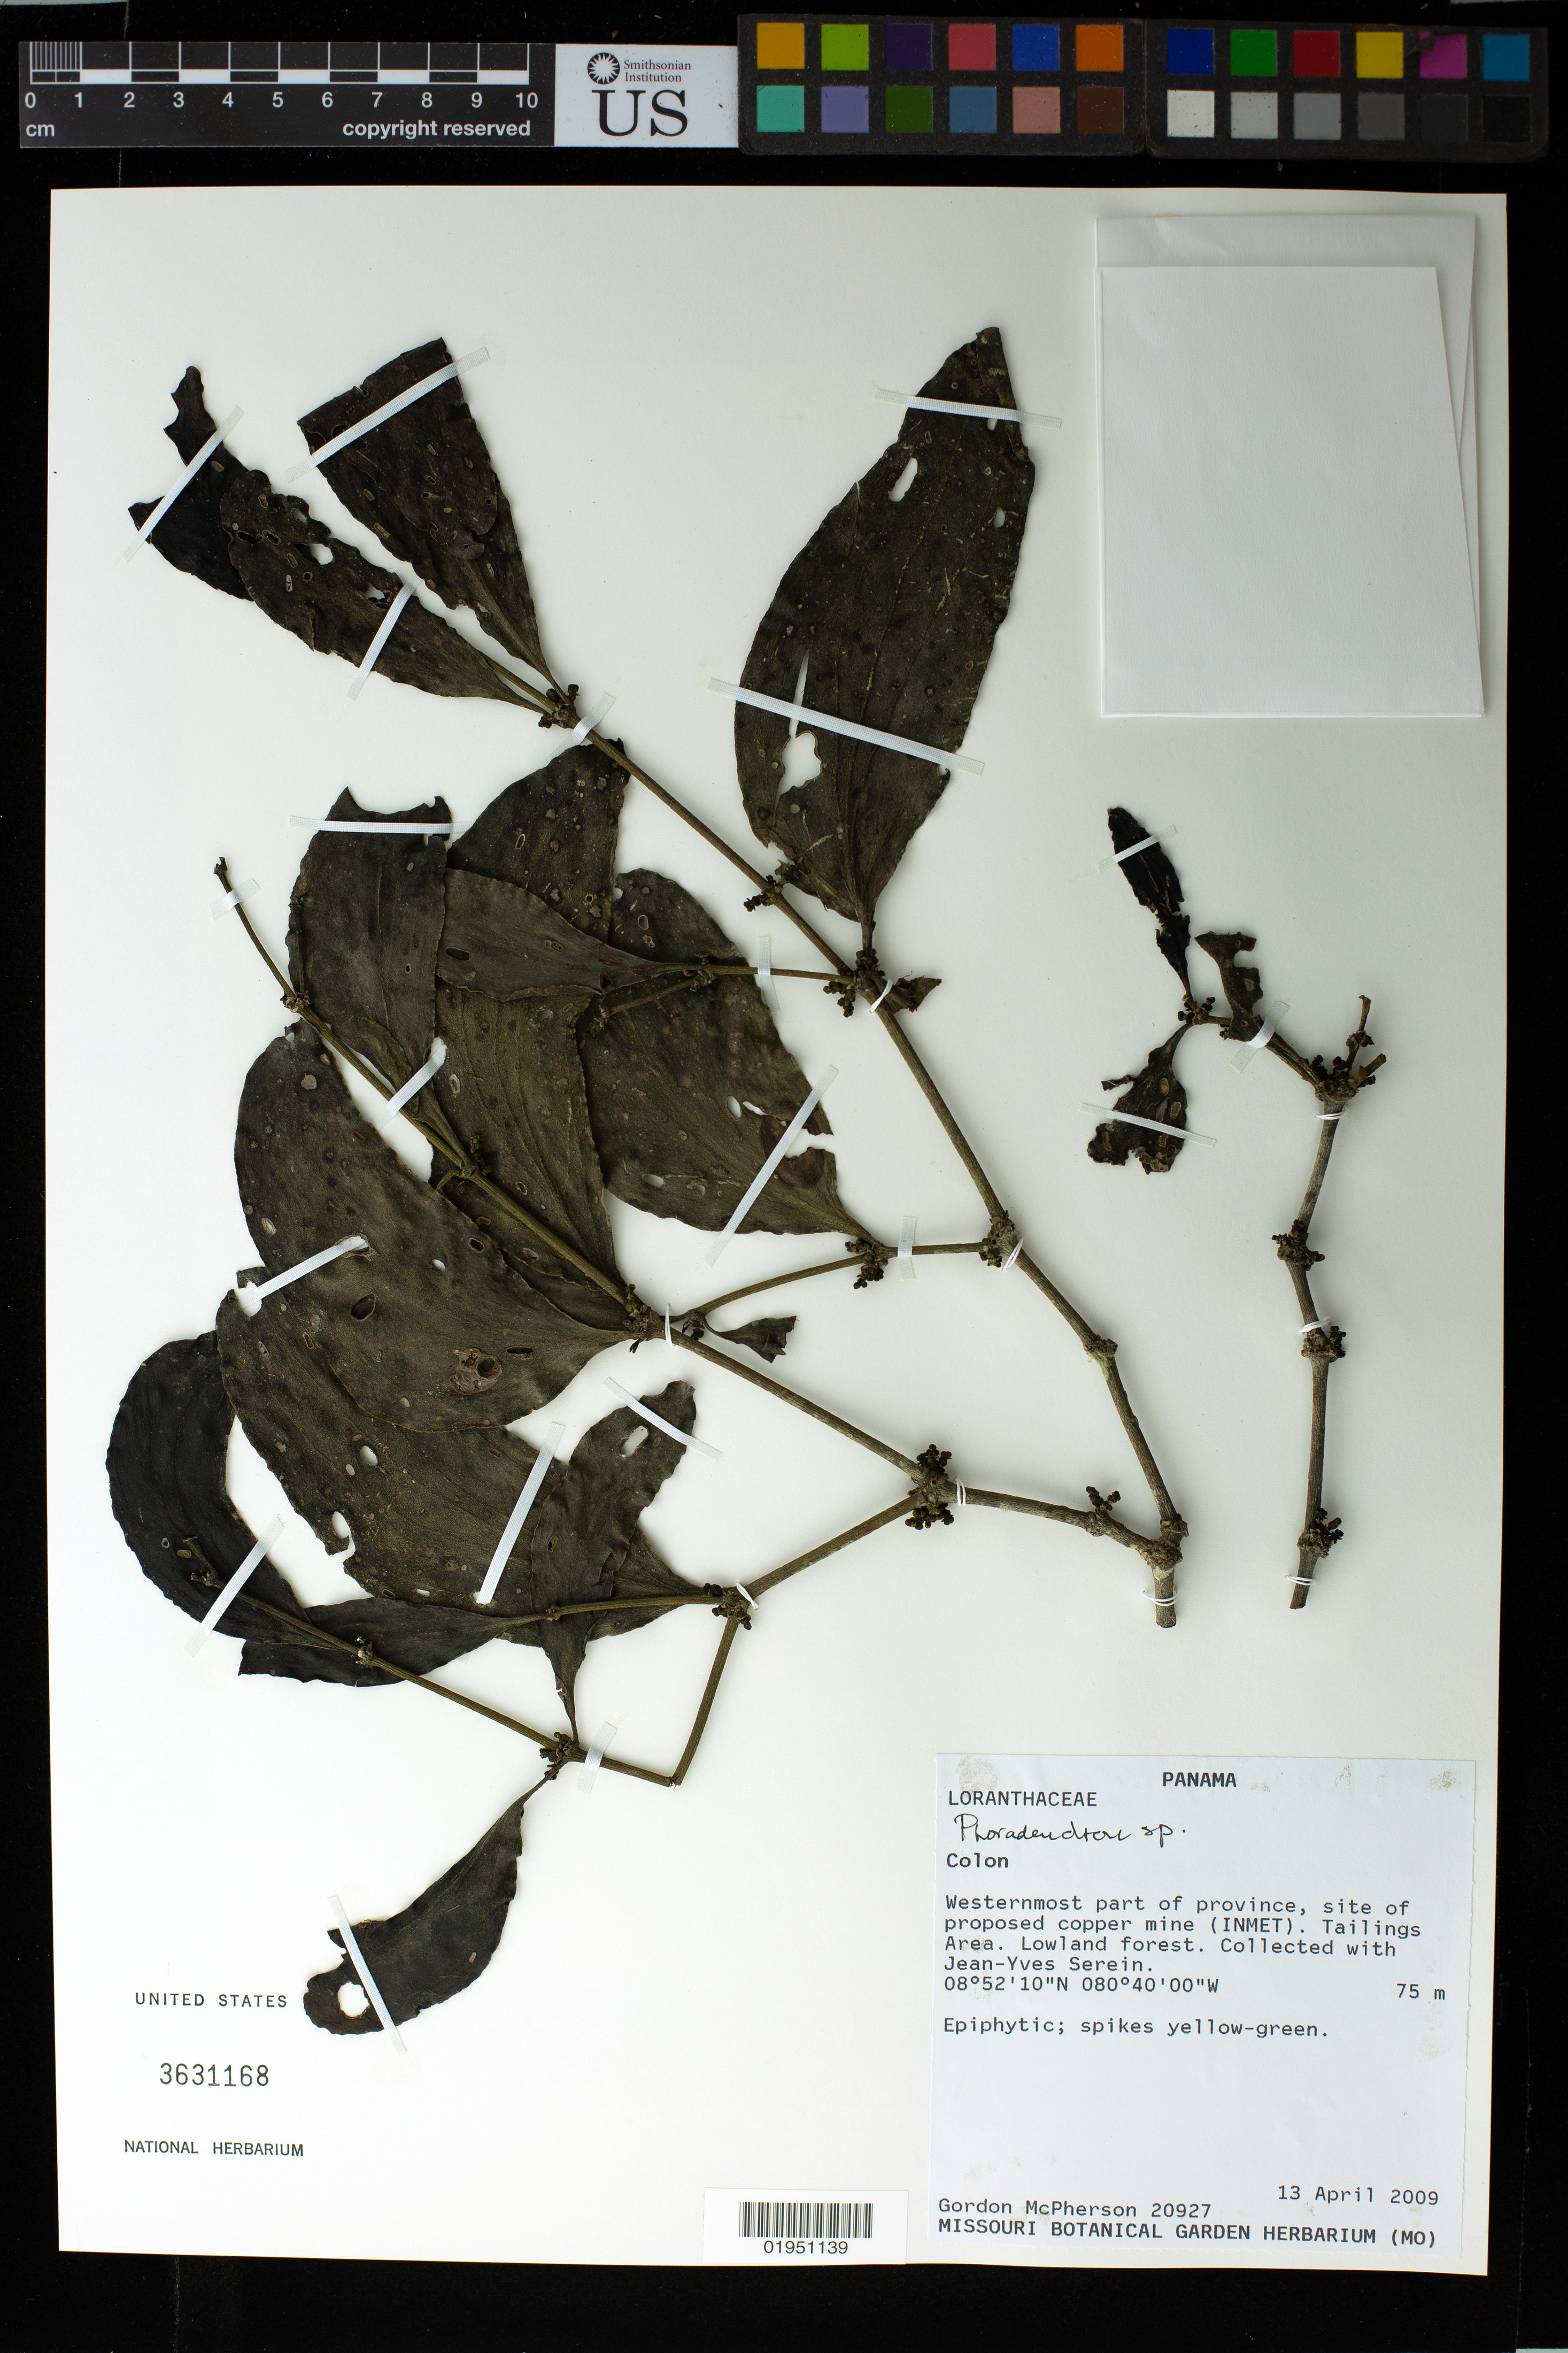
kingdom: Plantae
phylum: Tracheophyta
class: Magnoliopsida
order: Santalales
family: Viscaceae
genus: Phoradendron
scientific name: Phoradendron sp.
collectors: G. D. McPherson & J. Serein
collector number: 20927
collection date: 2009-04-13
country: Panama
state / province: Colón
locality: Westernmost part of province, site of proposed copper mine (INMET). Tailings Area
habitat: Lowland forest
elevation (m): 75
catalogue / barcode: US 3631168